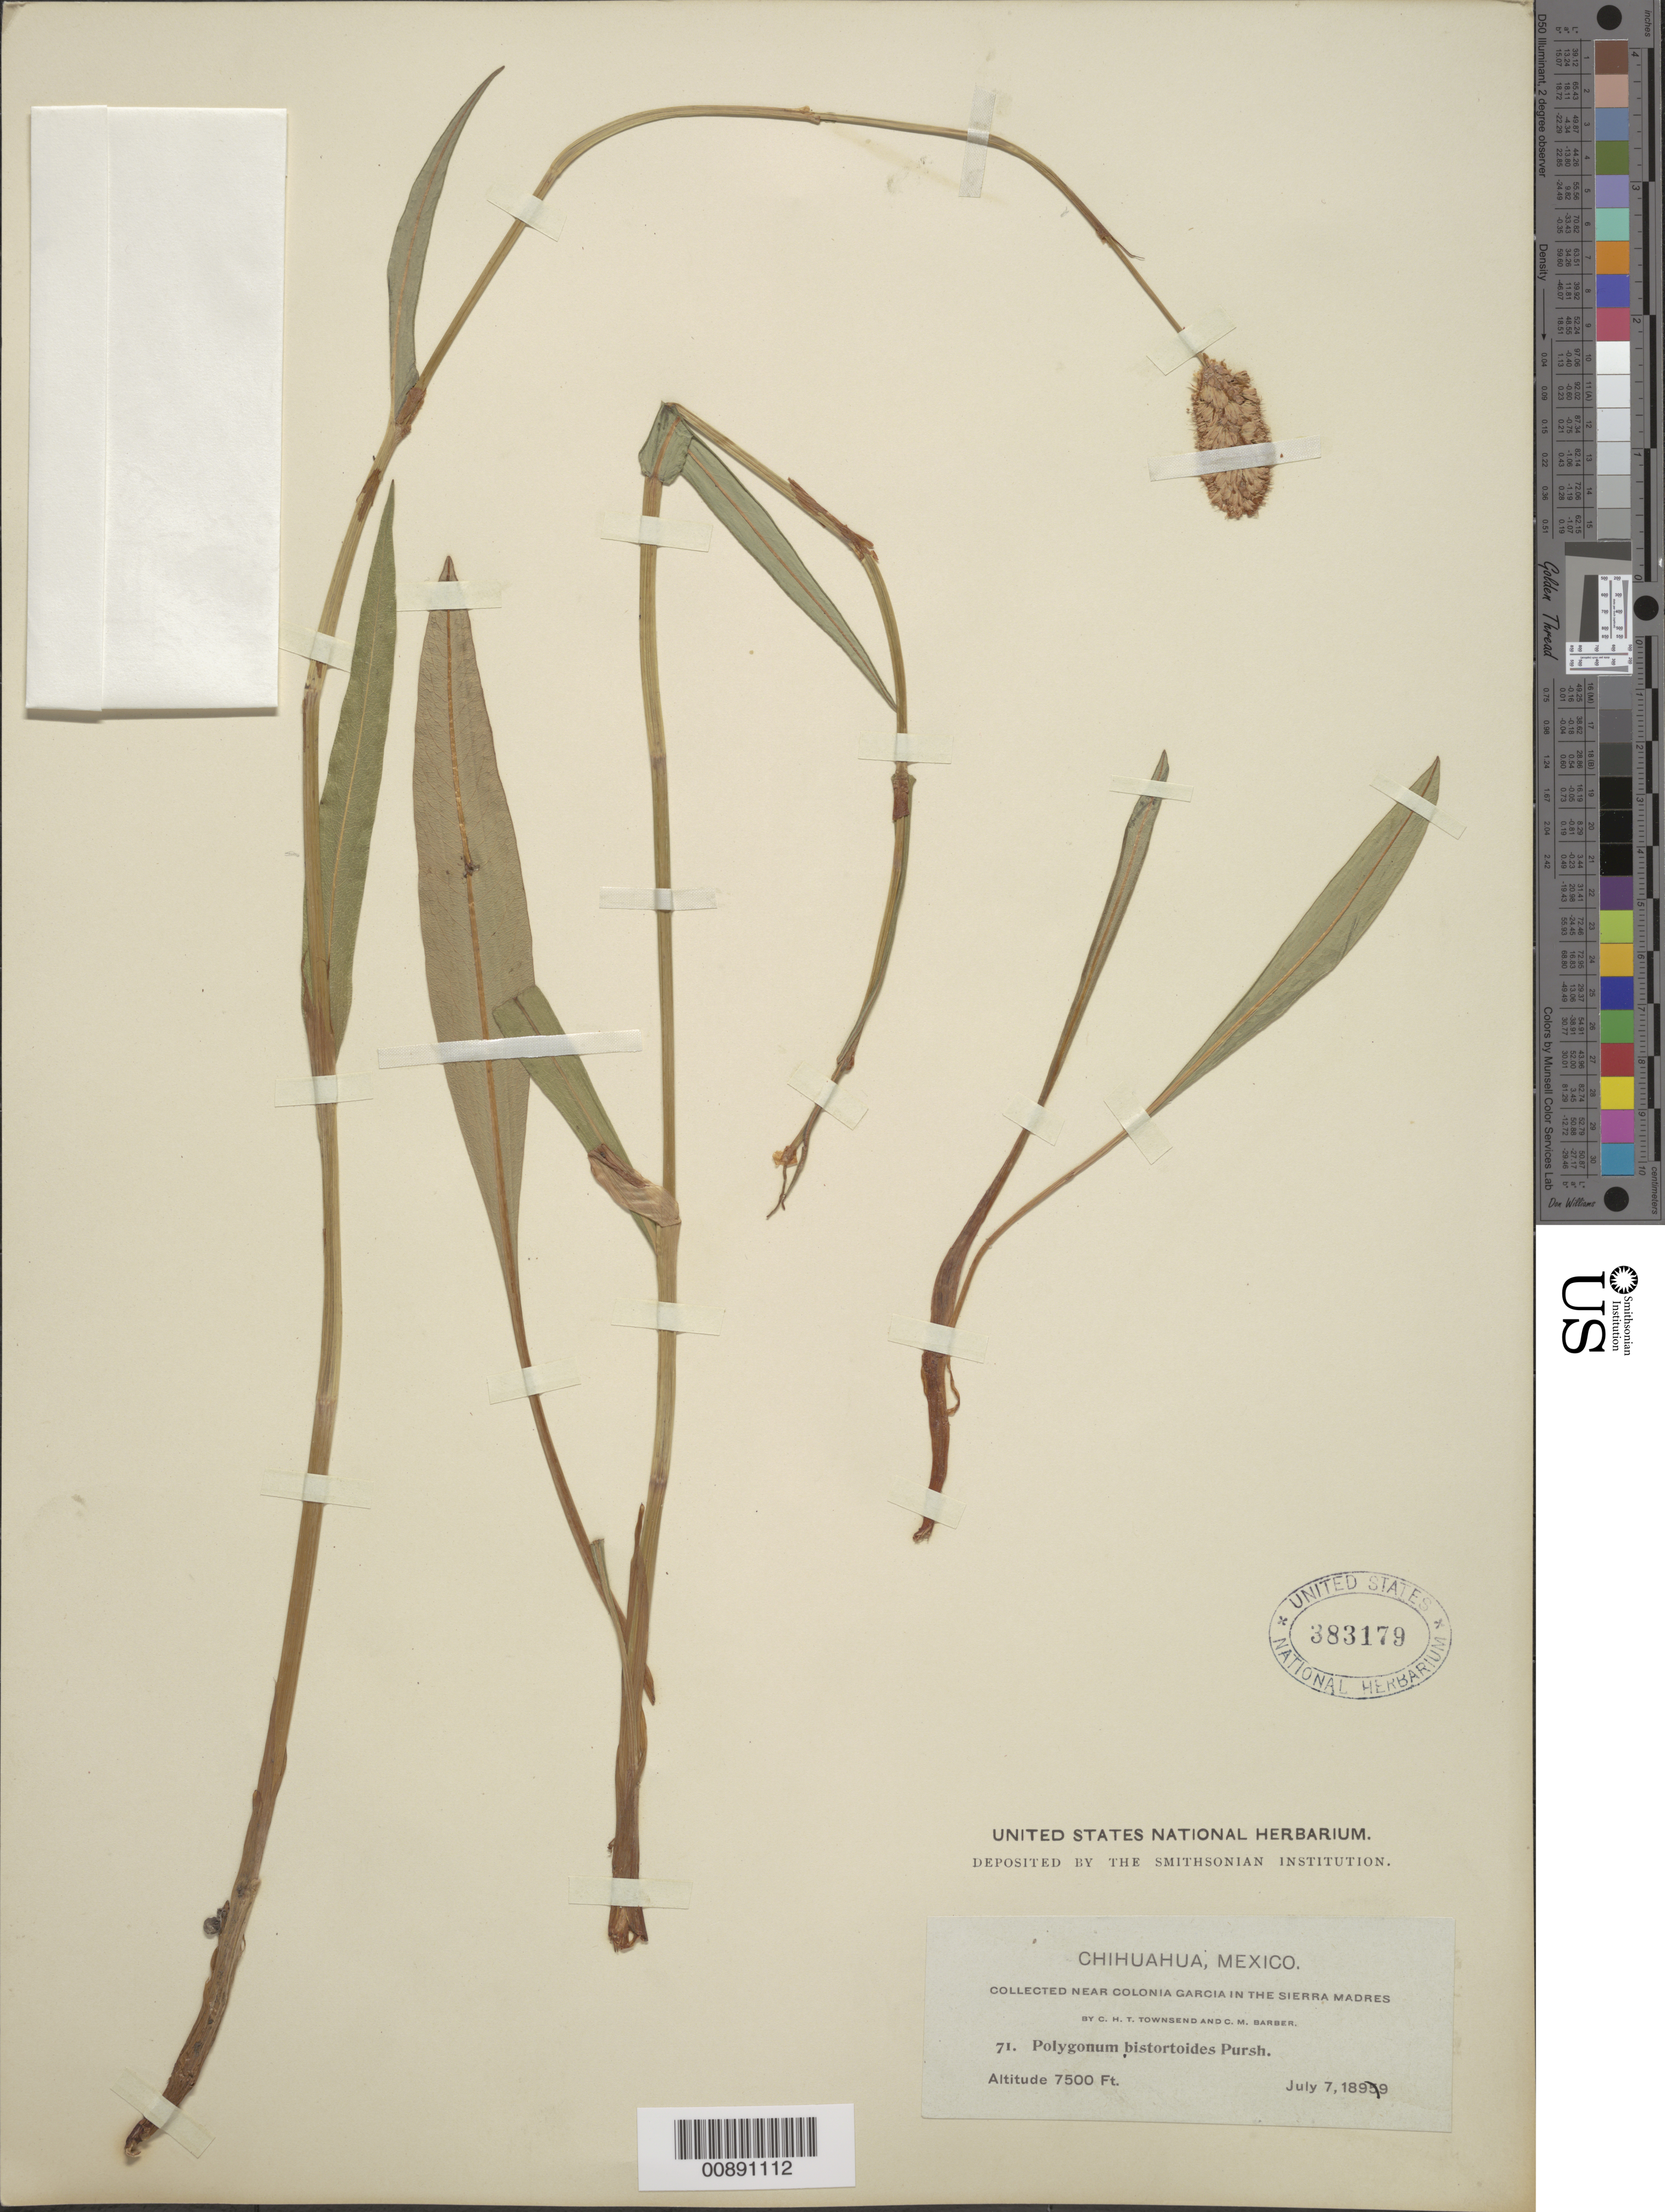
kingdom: Plantae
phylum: Tracheophyta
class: Magnoliopsida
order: Caryophyllales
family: Polygonaceae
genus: Bistorta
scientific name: Bistorta bistortoides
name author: (Pursh) Small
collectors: C. H. T. Townsend & C. Barber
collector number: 71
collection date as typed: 07 Jul 1899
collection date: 1899-07-07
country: Mexico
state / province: Chihuahua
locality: Near Colonia García in the Sierra Madre, Chihuahua.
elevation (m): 2286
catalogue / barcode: US 383179